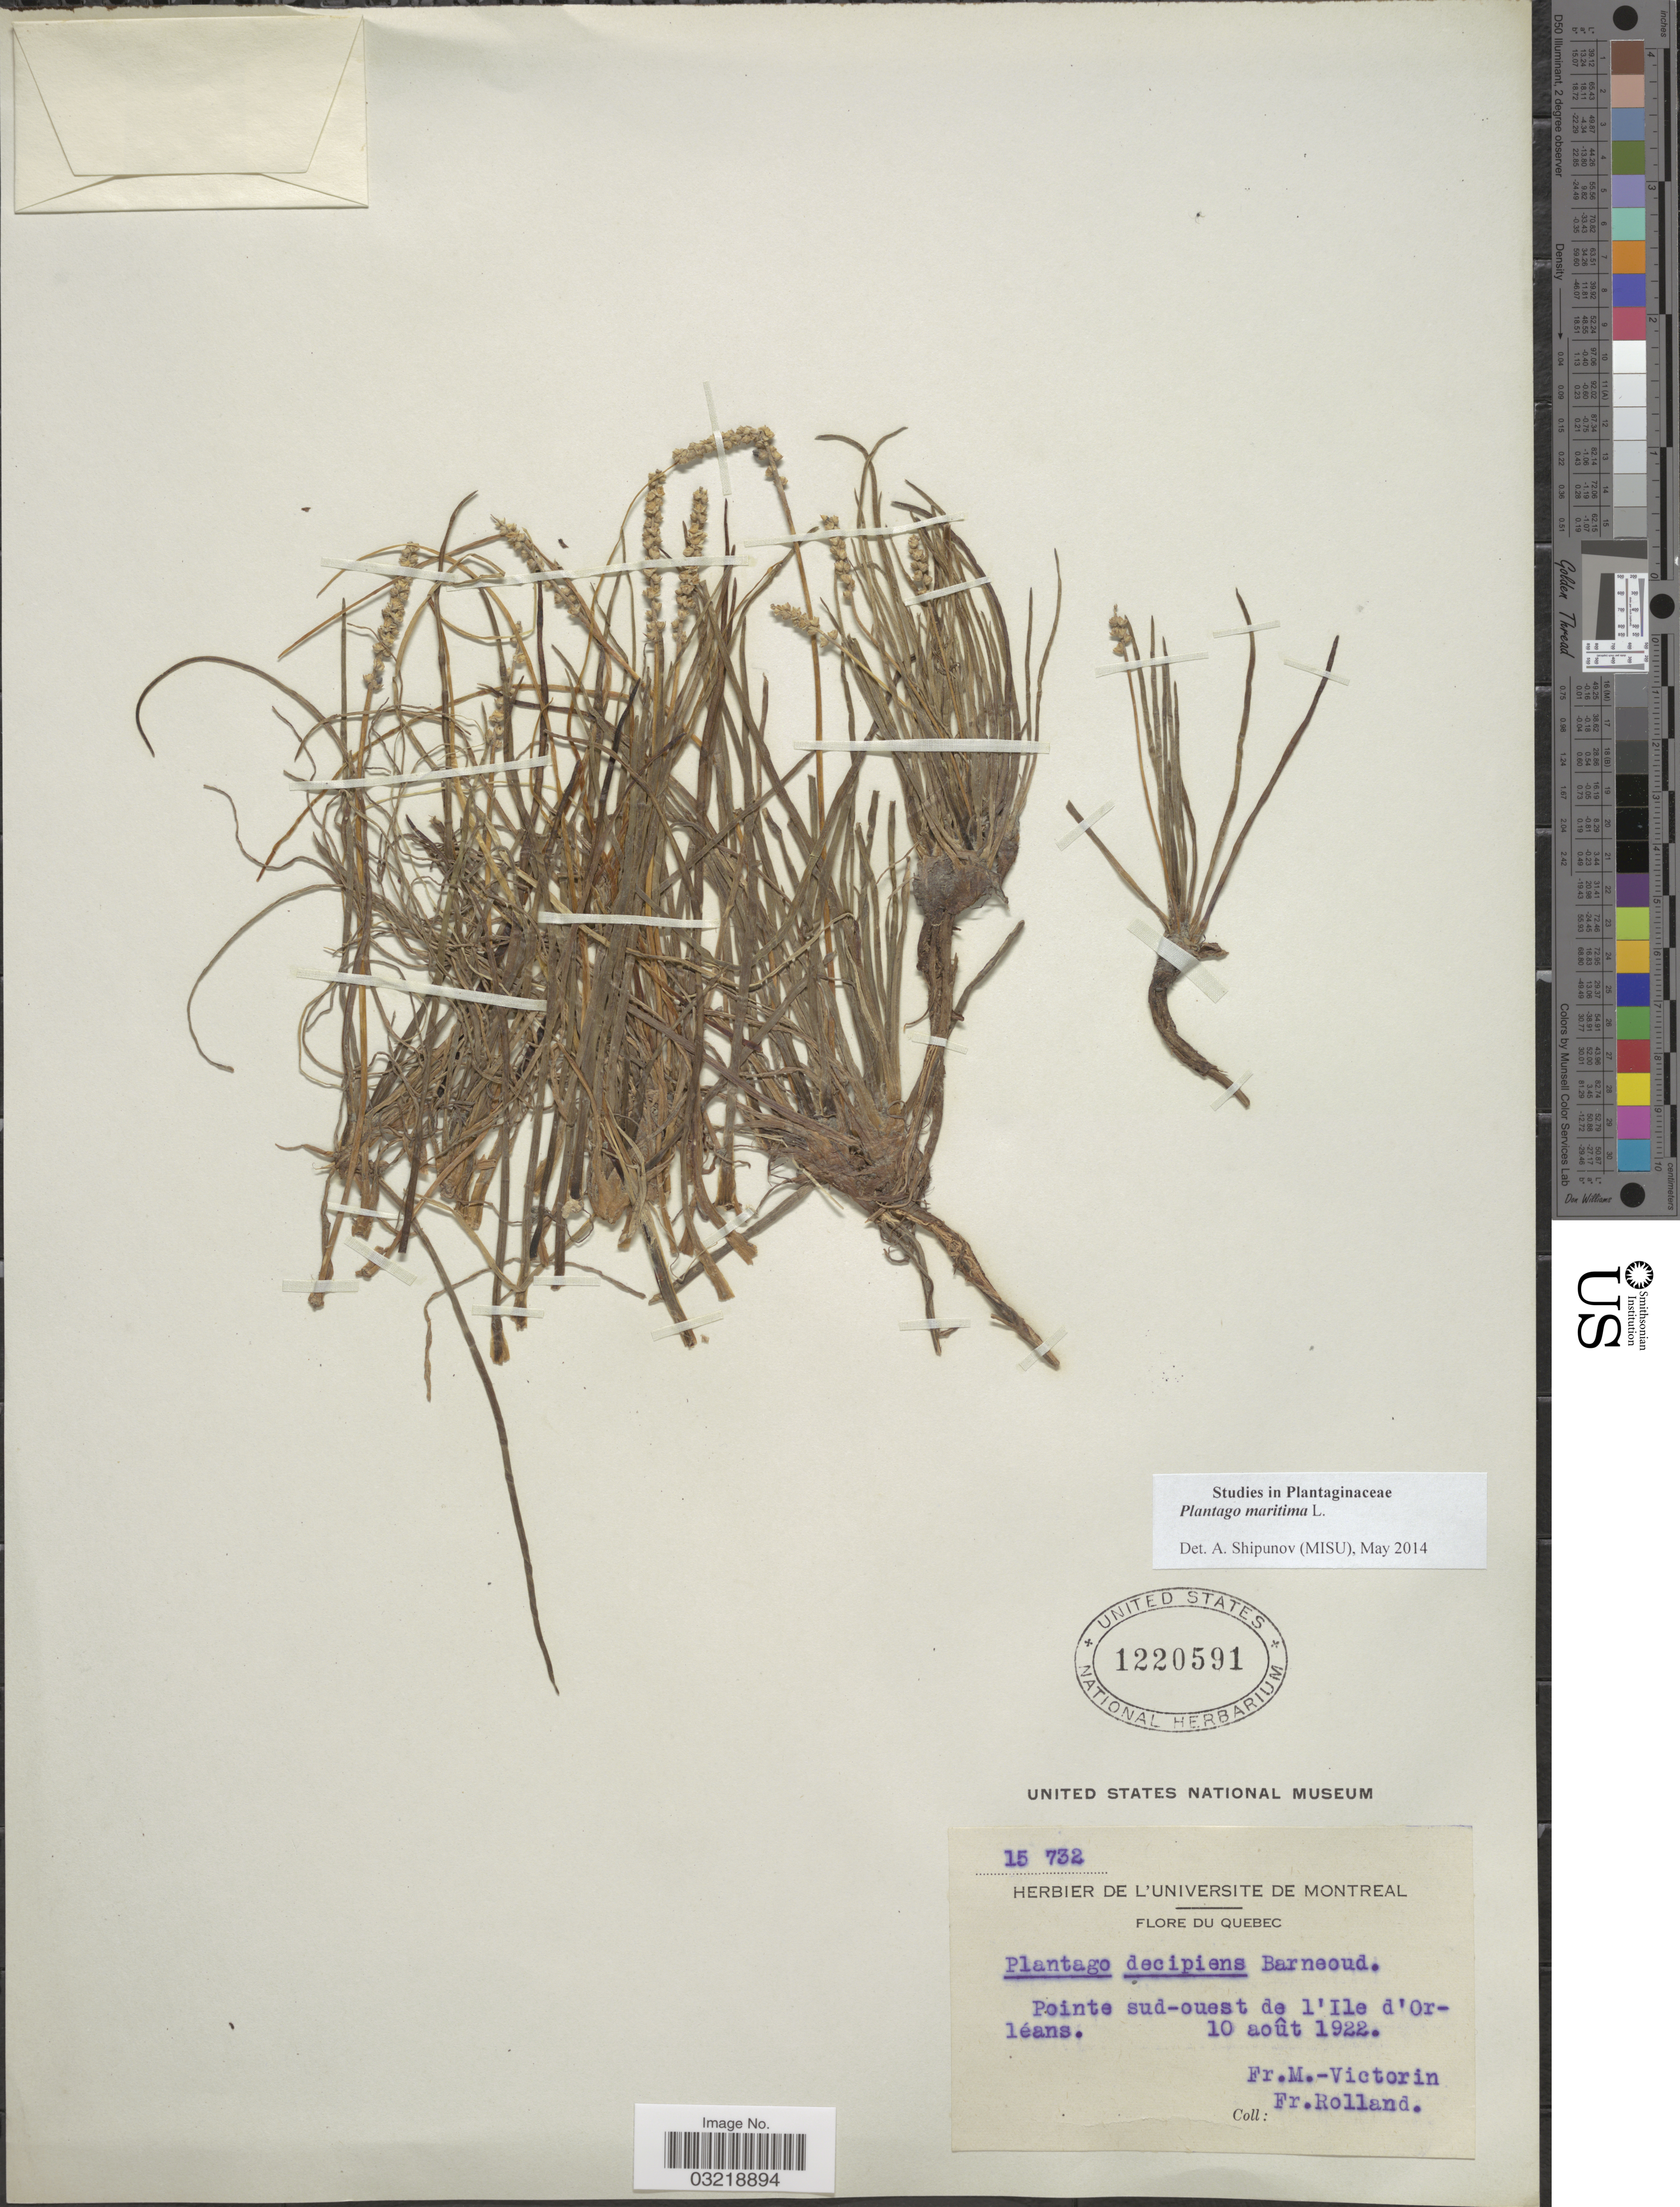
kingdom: Plantae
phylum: Tracheophyta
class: Magnoliopsida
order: Lamiales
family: Plantaginaceae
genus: Plantago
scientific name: Plantago maritima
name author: L.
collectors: F. Victorin & F. Rolland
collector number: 15732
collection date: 1922-08-10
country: Canada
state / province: Quebec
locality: Pointe sud-ouest de l'Ile d'Orléans.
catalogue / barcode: US 1220591